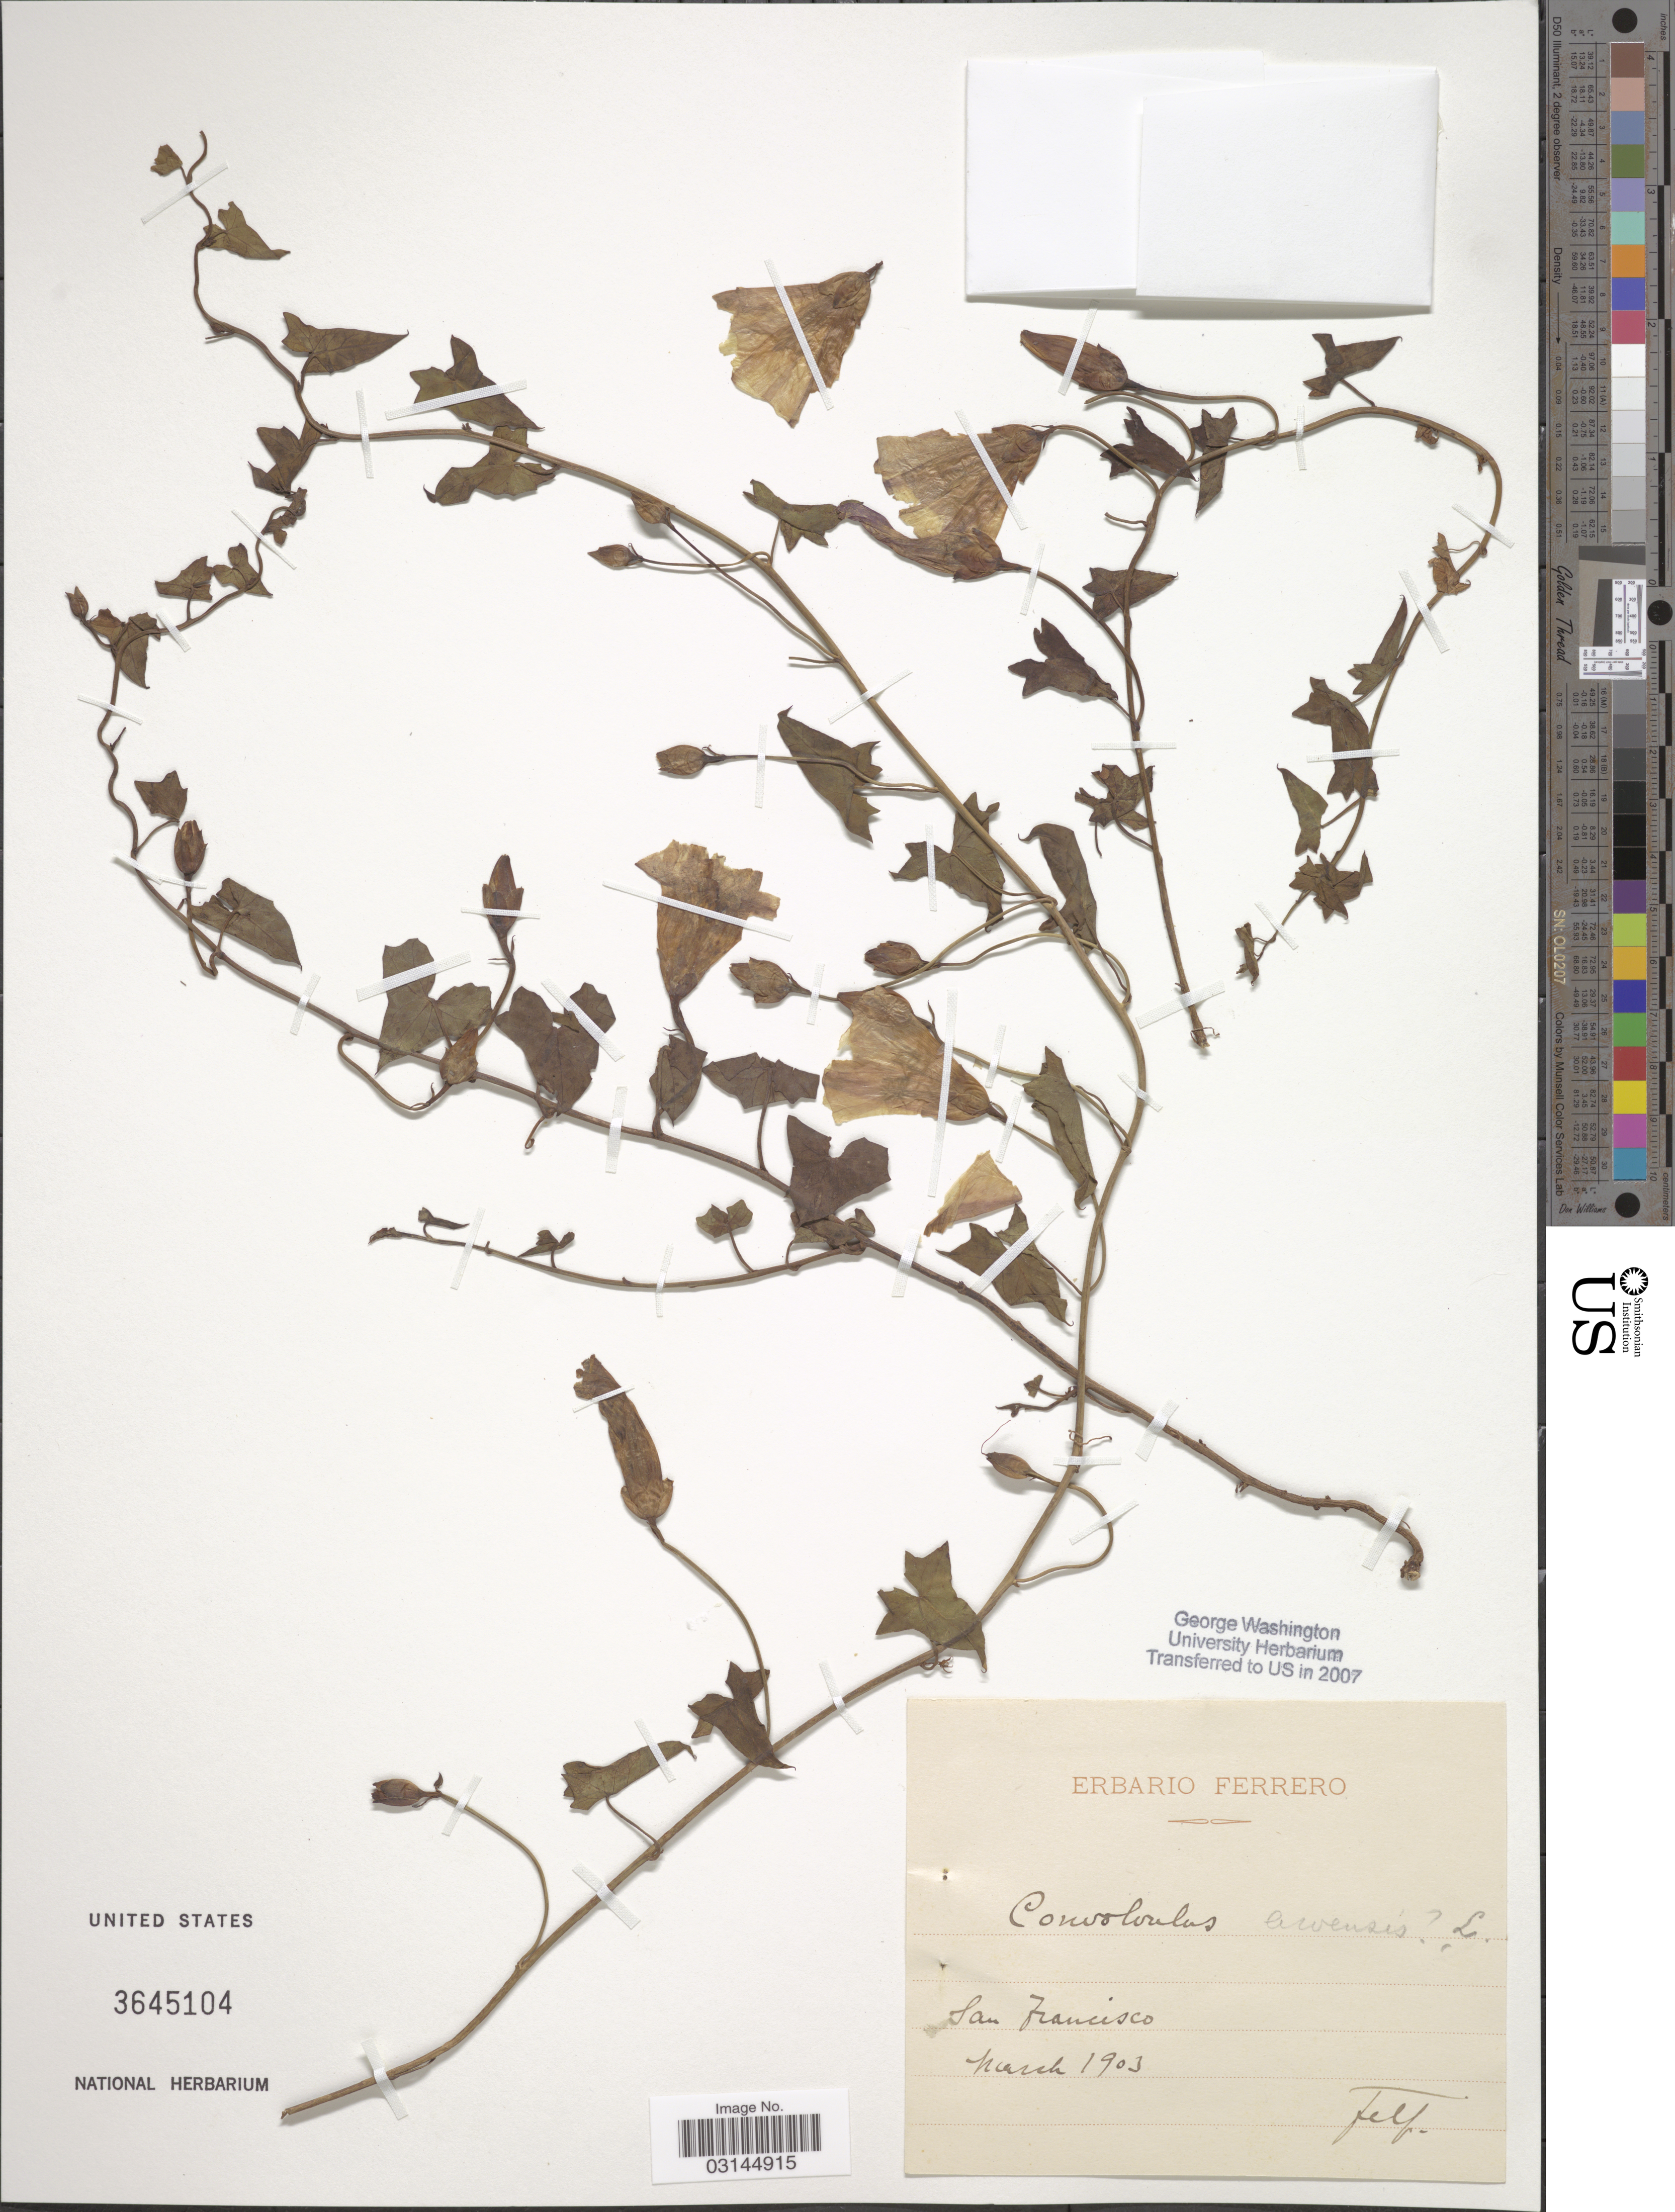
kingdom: Plantae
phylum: Tracheophyta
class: Magnoliopsida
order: Solanales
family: Convolvulaceae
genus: Convolvulus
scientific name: Convolvulus arvensis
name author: L.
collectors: F. Ferrero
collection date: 1903-03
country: United States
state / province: California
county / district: San Francisco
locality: San Francisco.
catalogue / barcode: US 3645104